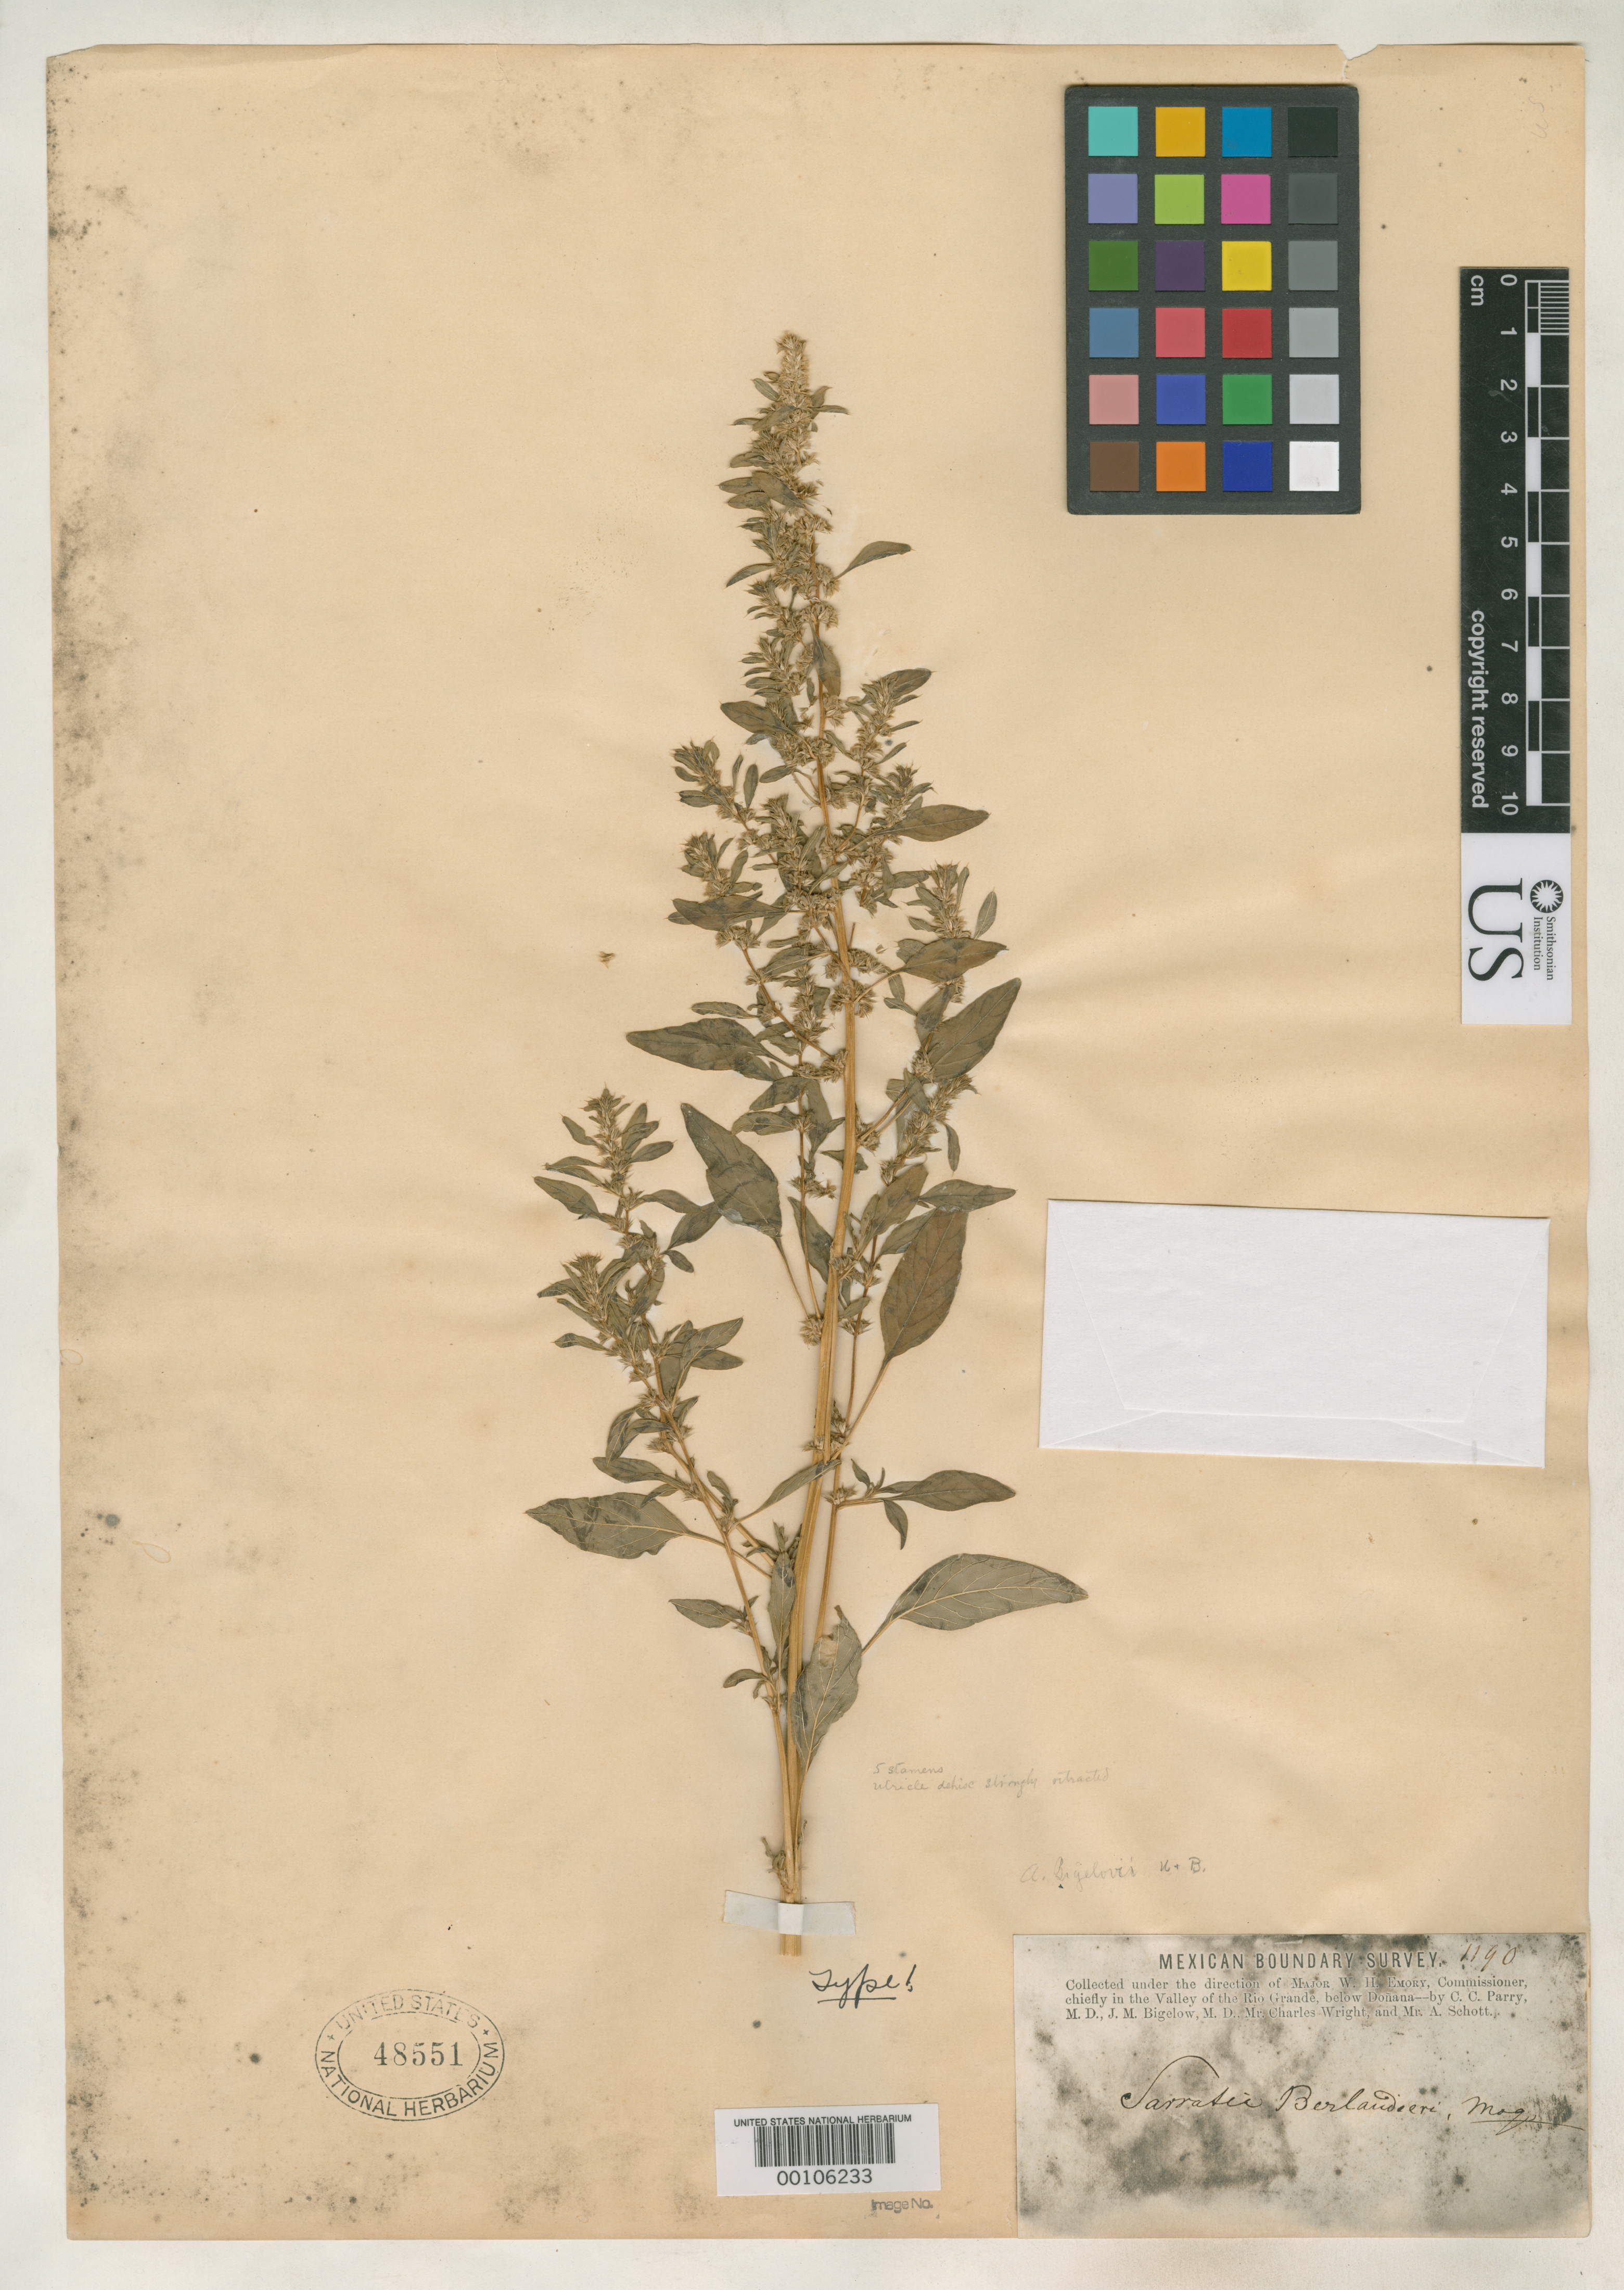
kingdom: Plantae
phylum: Tracheophyta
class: Magnoliopsida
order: Caryophyllales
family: Amaranthaceae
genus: Amaranthus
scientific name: Amaranthus bigelovii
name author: Uline & W.L. Bray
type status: Type Collection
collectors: J. M. Bigelow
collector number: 1190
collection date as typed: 1852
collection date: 1852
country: United States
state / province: New Mexico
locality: Mountains of the Cibola; (state as "Texas").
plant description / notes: Specimen annotated "Type!" in unknown hand, but not clearly the holotype.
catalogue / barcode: US 48551